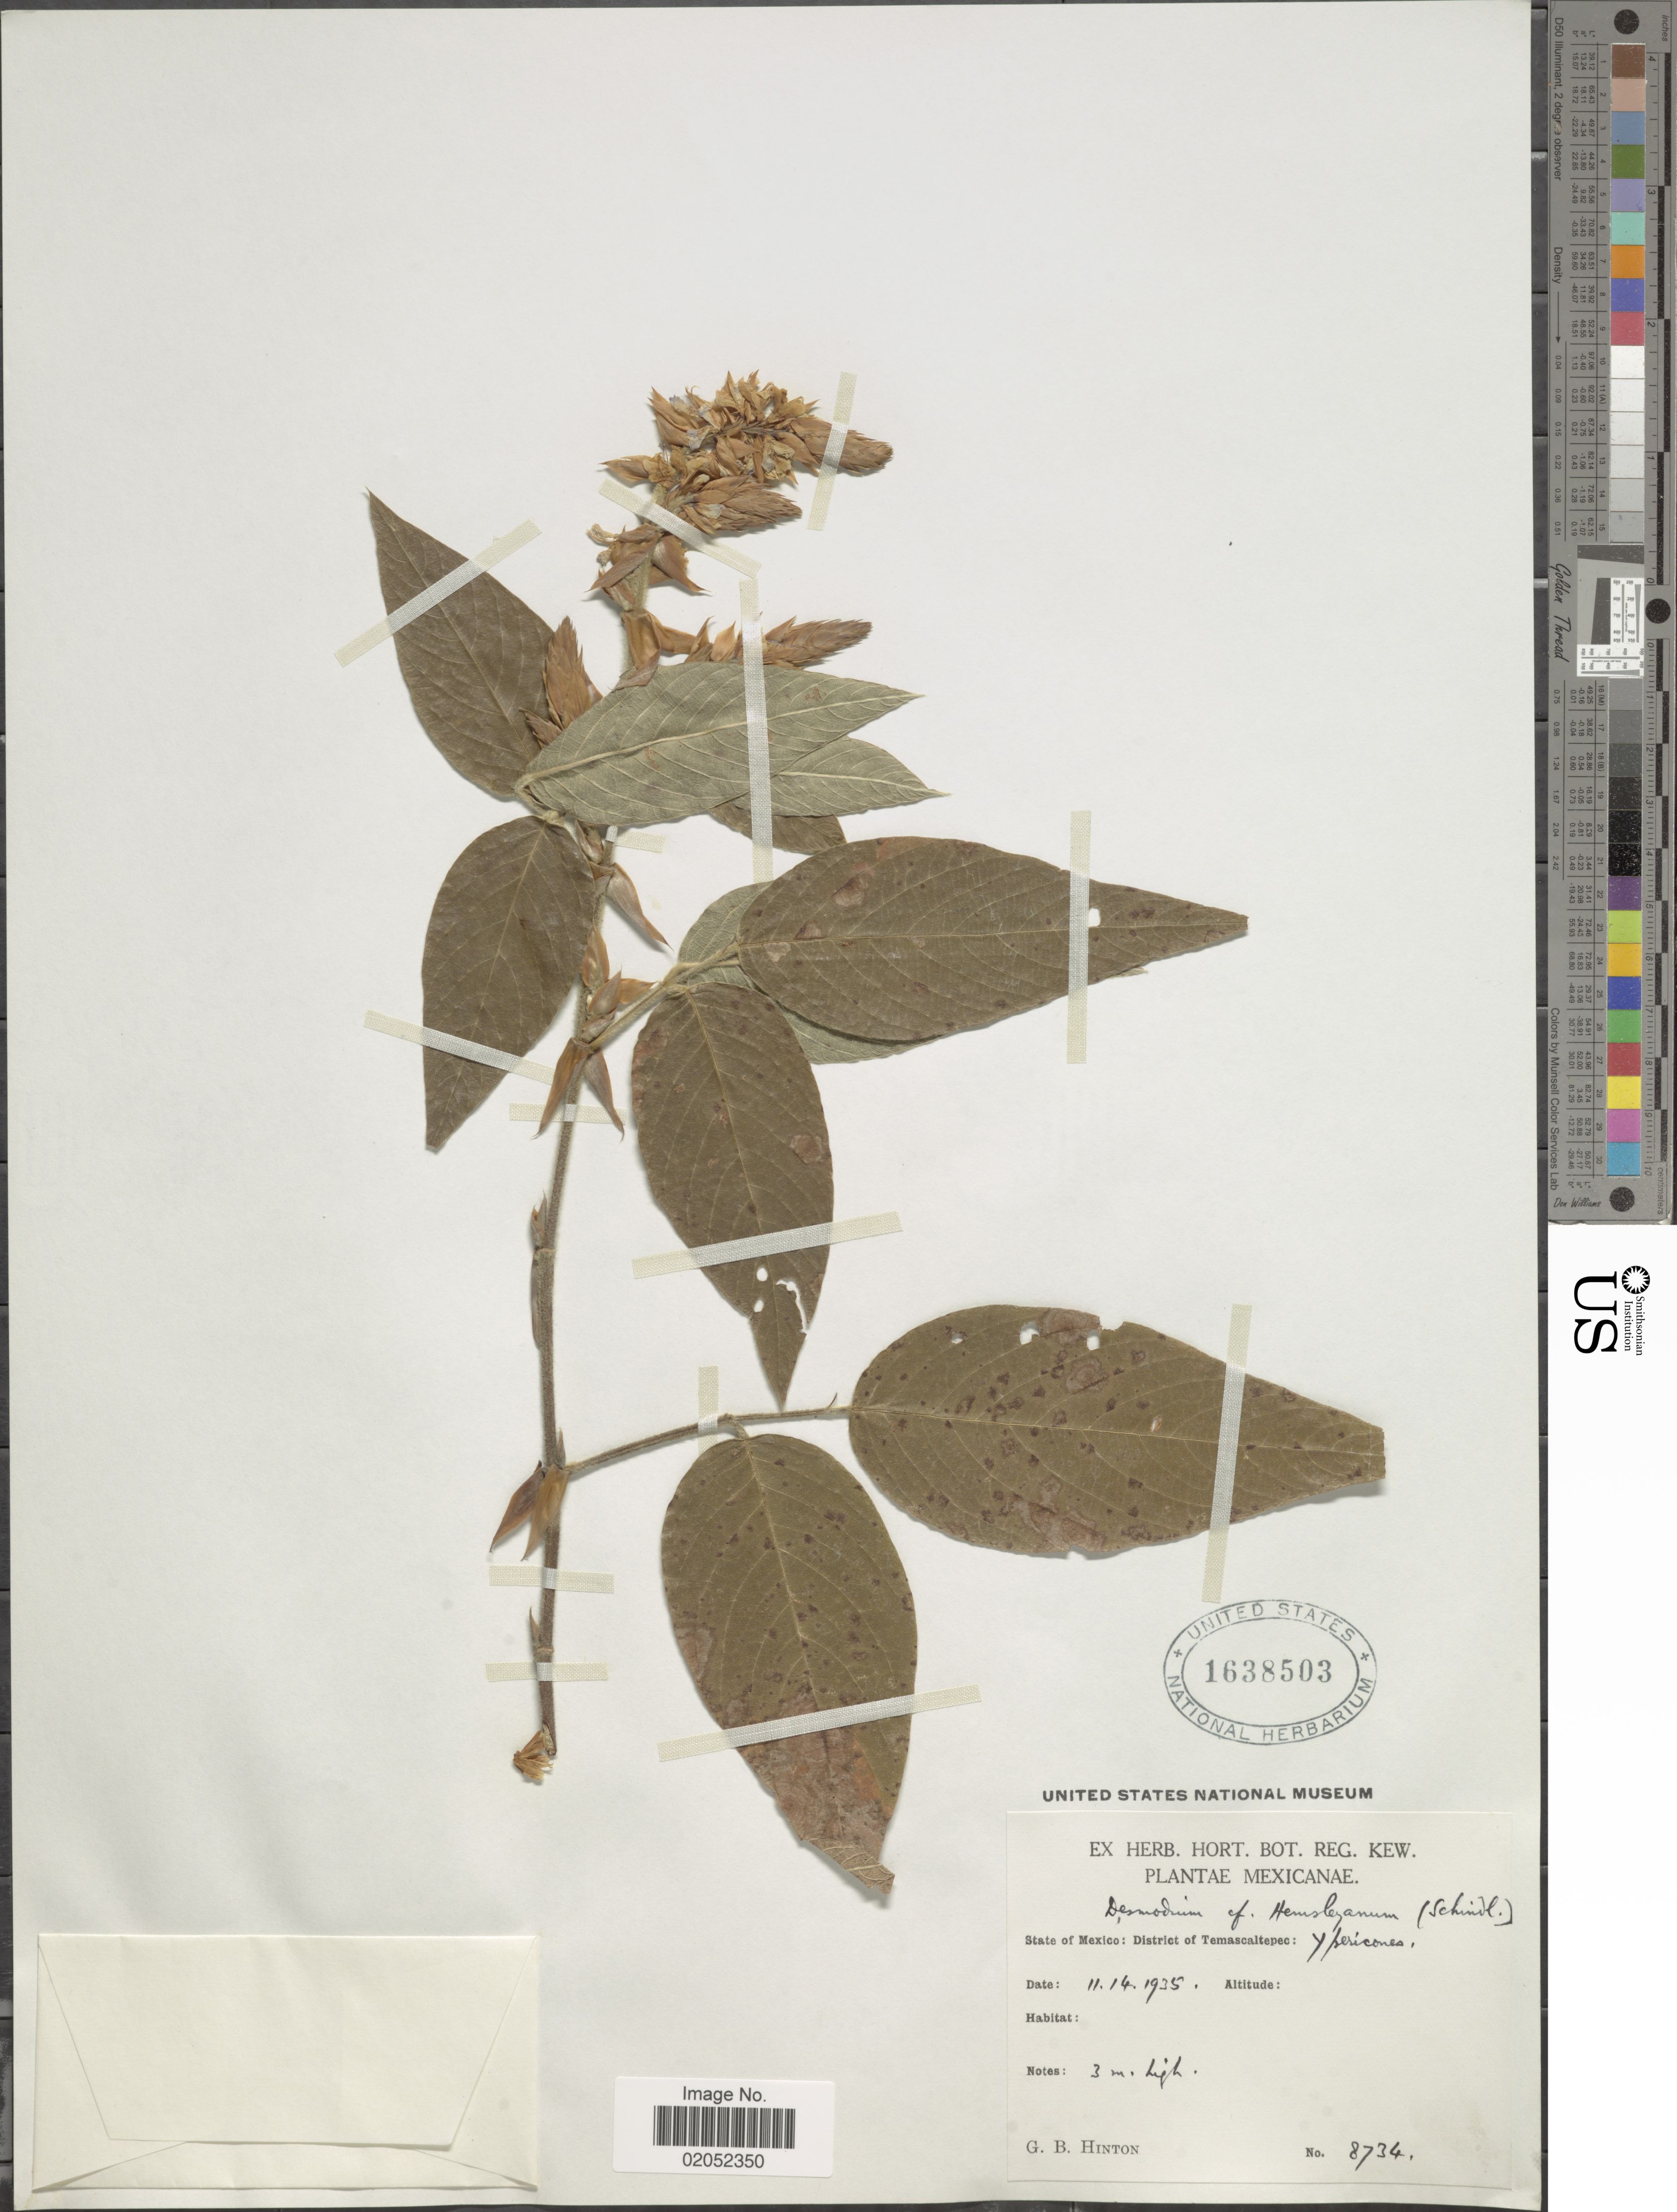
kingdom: Plantae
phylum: Tracheophyta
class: Magnoliopsida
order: Fabales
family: Fabaceae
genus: Desmodium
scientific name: Desmodium amplifolium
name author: Hemsl.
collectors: G. B. Hinton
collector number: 8734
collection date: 1935-11-14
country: Mexico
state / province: México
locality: State of Mexico: District of Temascaltepec: Ypericones.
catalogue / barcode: US 1638503